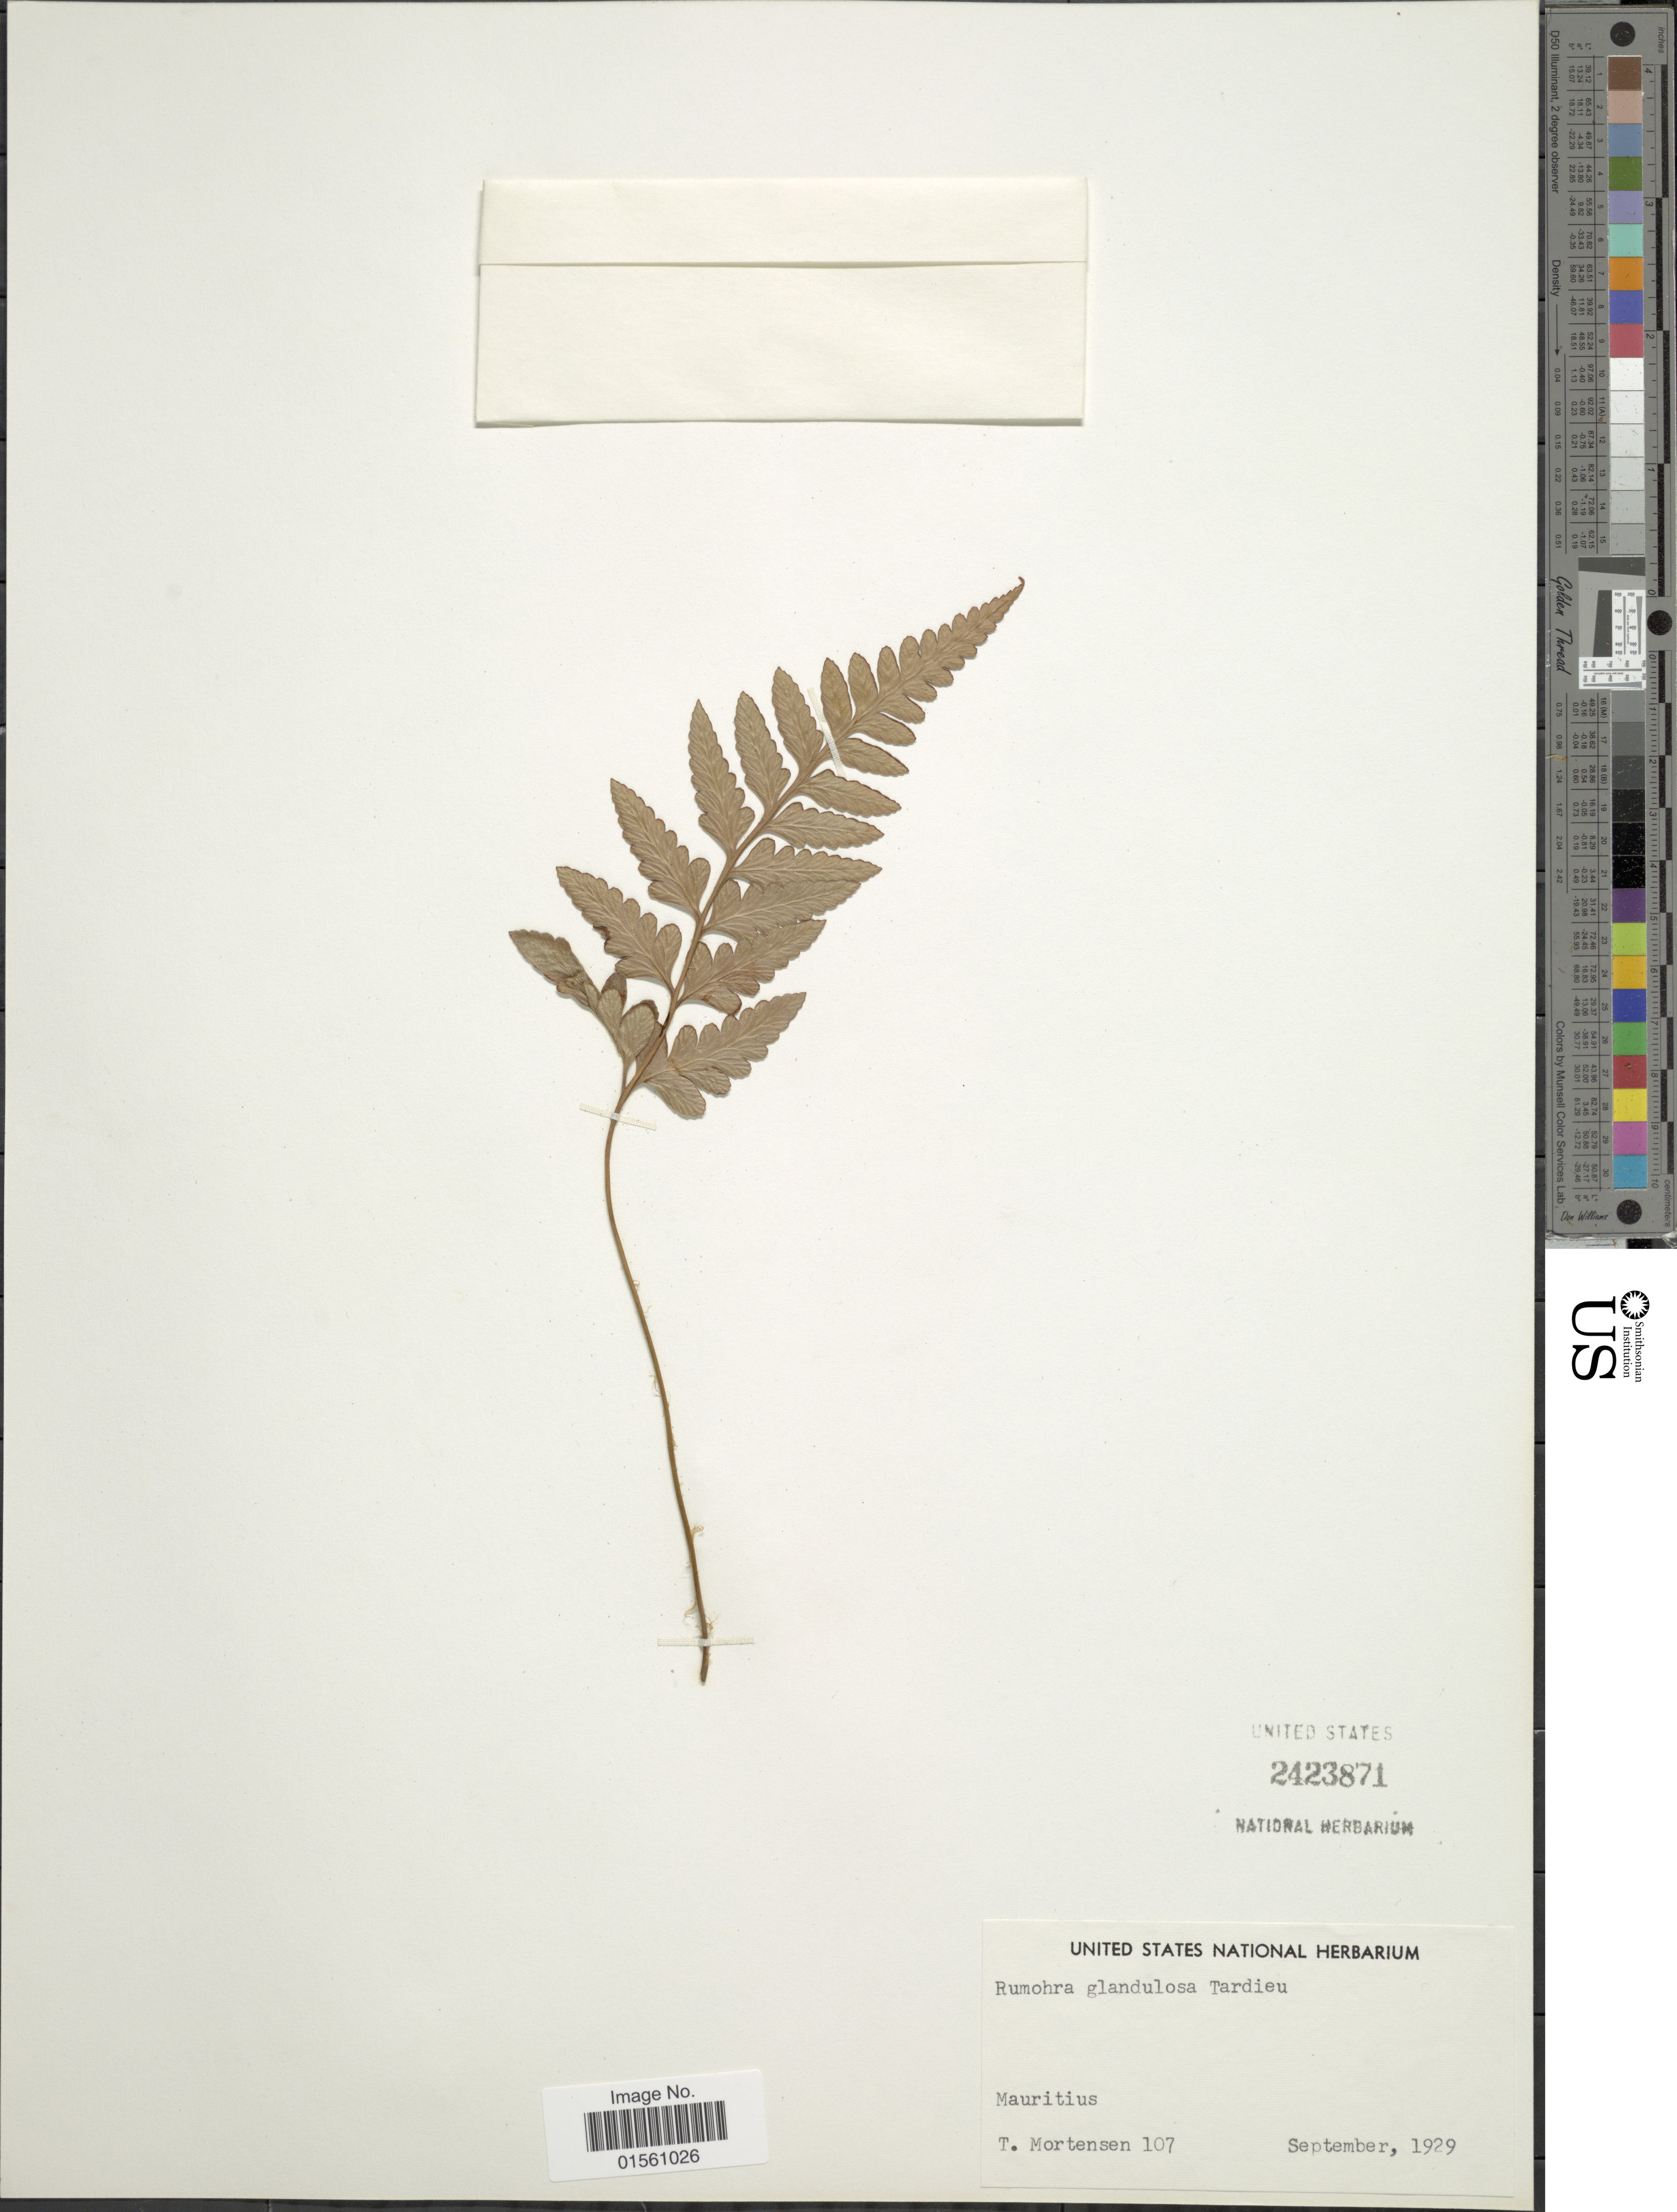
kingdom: Plantae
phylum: Tracheophyta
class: Polypodiopsida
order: Polypodiales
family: Dryopteridaceae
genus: Rumohra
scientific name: Rumohra adiantiformis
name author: (G. Forst.) Ching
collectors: T. Mortensen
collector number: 107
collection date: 1929-09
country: Mauritius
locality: Mauritius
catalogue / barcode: US 2423871